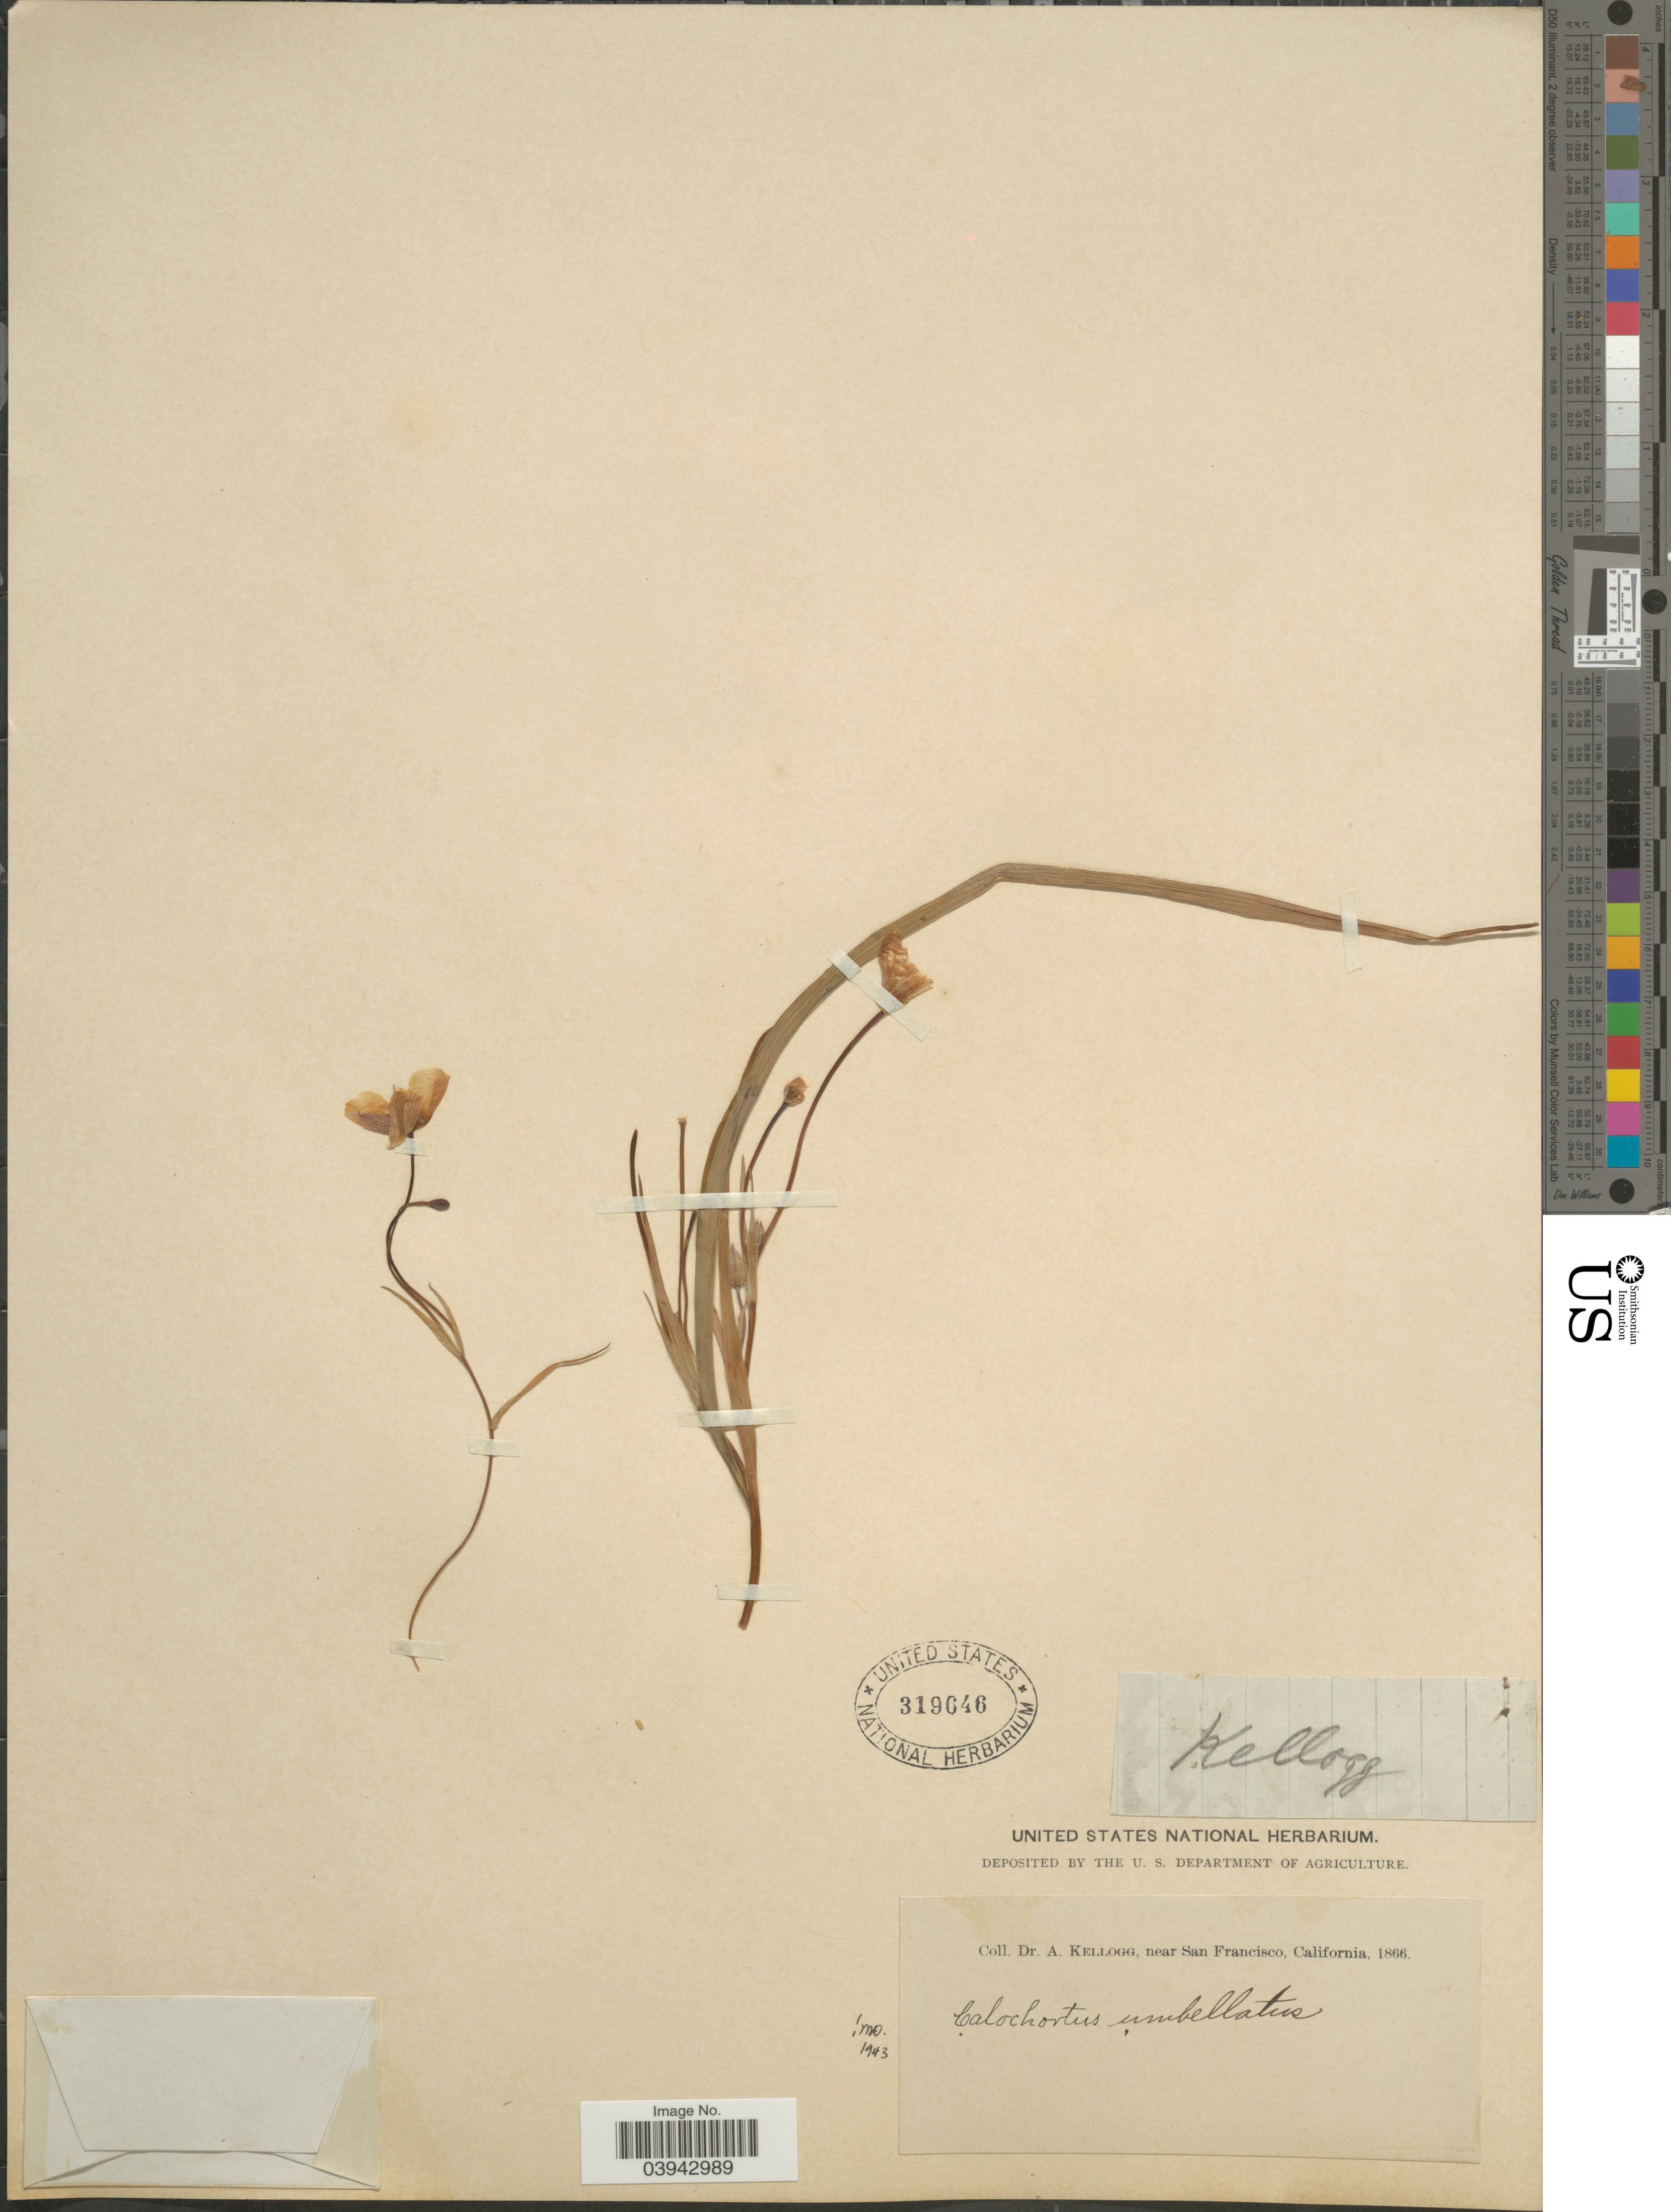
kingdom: Plantae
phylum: Tracheophyta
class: Liliopsida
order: Liliales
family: Liliaceae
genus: Calochortus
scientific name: Calochortus umbellatus A. Nelson, nom. illeg.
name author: A. Nelson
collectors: A. Kellogg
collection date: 1866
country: United States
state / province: California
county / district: San Francisco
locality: Near San Francisco.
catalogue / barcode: US 319646